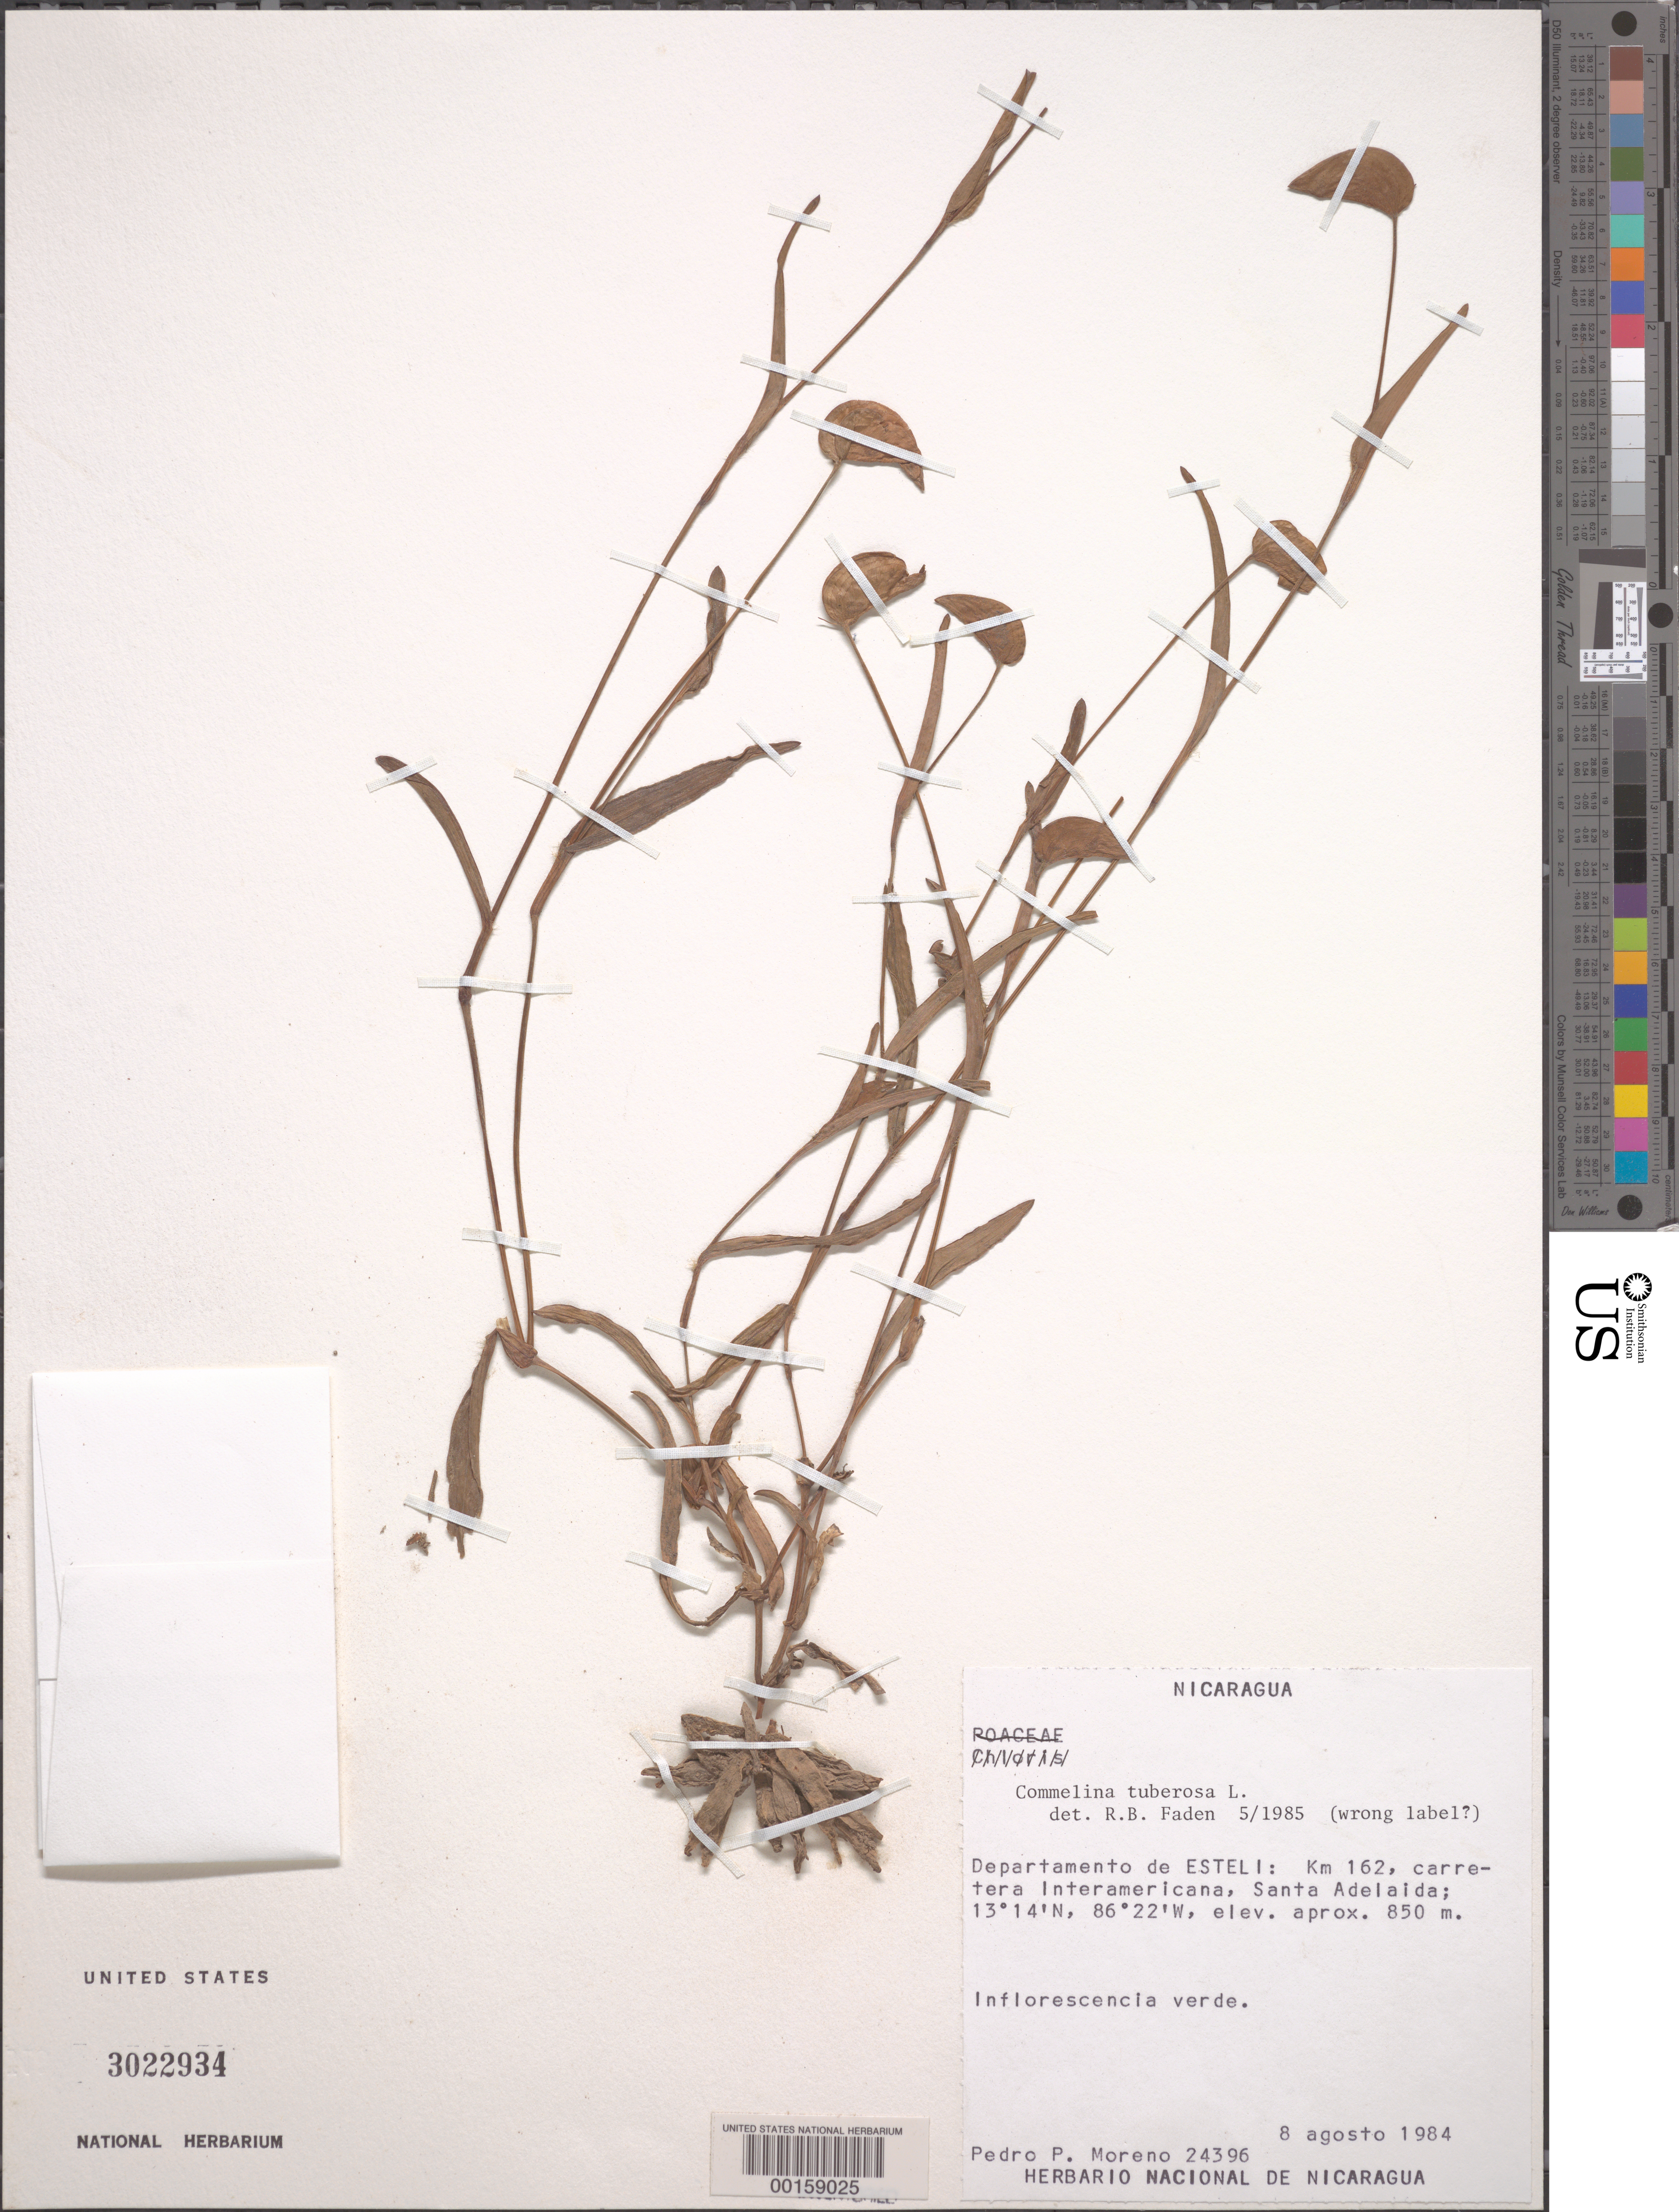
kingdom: Plantae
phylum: Tracheophyta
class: Liliopsida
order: Commelinales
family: Commelinaceae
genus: Commelina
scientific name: Commelina tuberosa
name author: L.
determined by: Faden, Robert B., (US), Smithsonian Institution - National Museum of Natural History (UNITED STATES)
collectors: P. Moreno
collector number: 24396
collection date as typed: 08 Aug 1984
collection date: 1984-08-08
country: Nicaragua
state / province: Estelí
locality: Santa adelaida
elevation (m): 850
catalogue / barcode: US 3022934